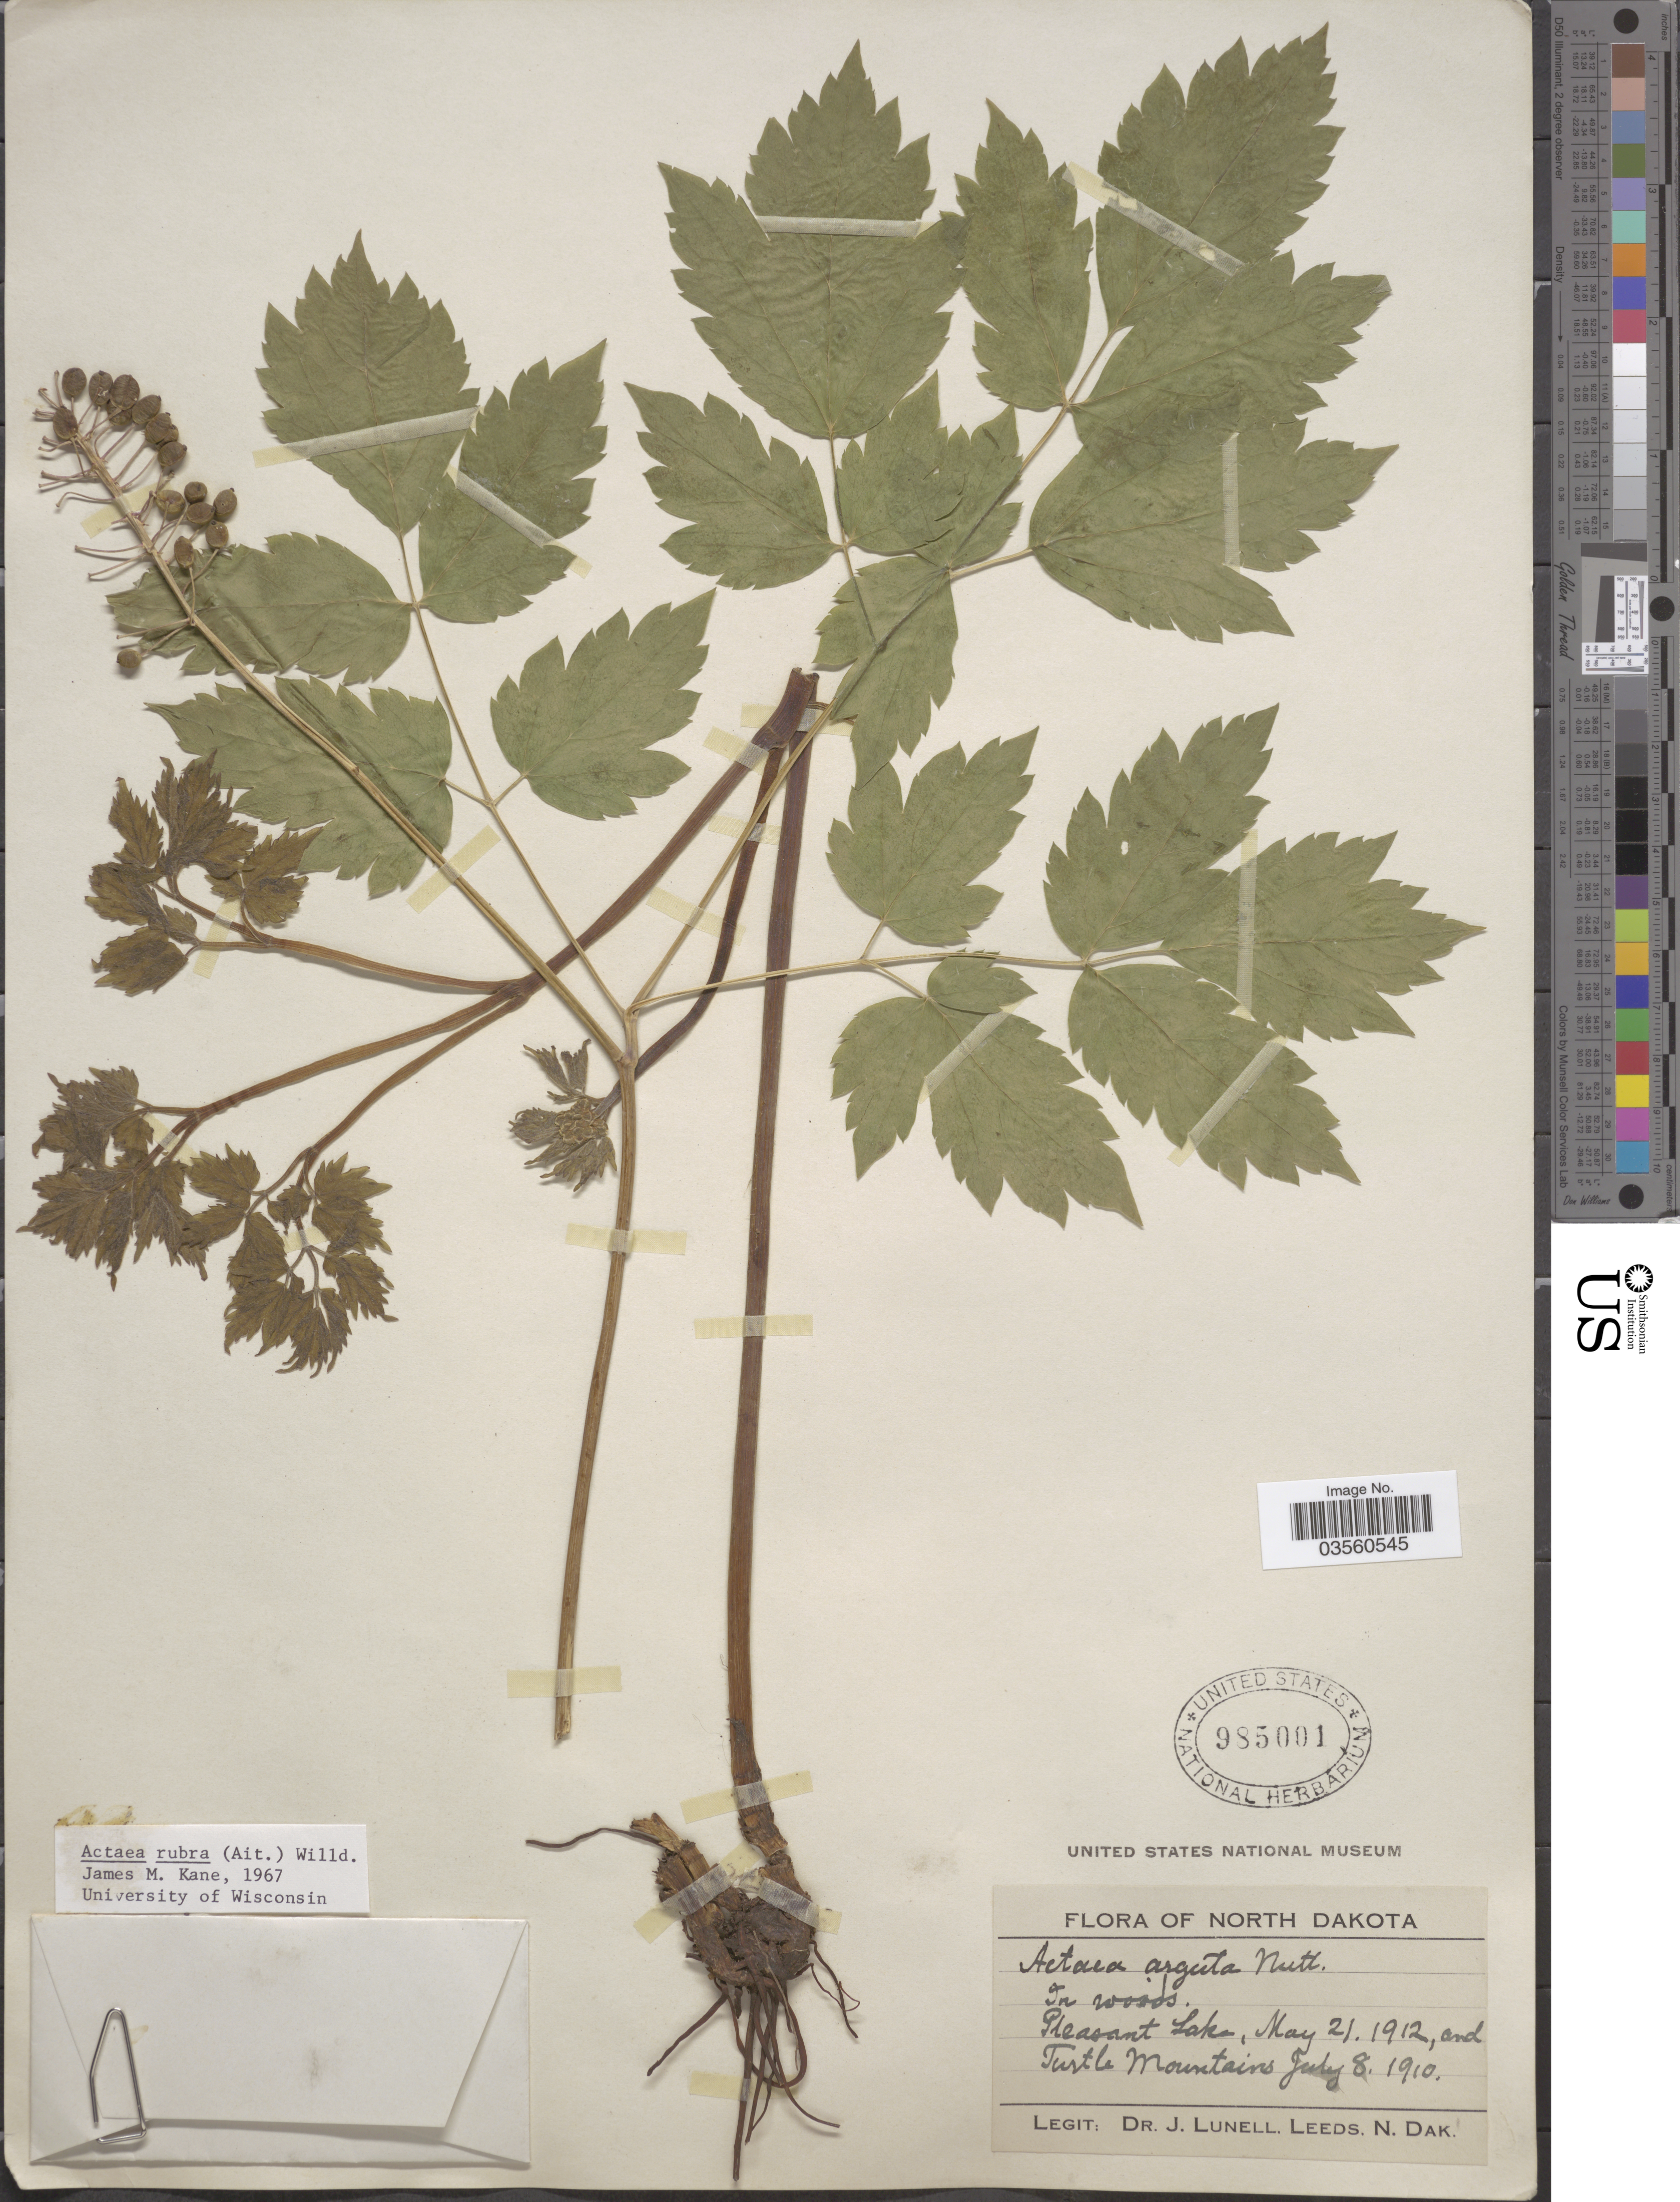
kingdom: Plantae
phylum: Tracheophyta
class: Magnoliopsida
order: Ranunculales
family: Ranunculaceae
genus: Actaea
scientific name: Actaea rubra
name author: (Aiton) Willd.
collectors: J. Leeds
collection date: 1910-07-08/1912-05-21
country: United States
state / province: North Dakota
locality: Pleasant Lake, and Turtle Mountains.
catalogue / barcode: US 985001